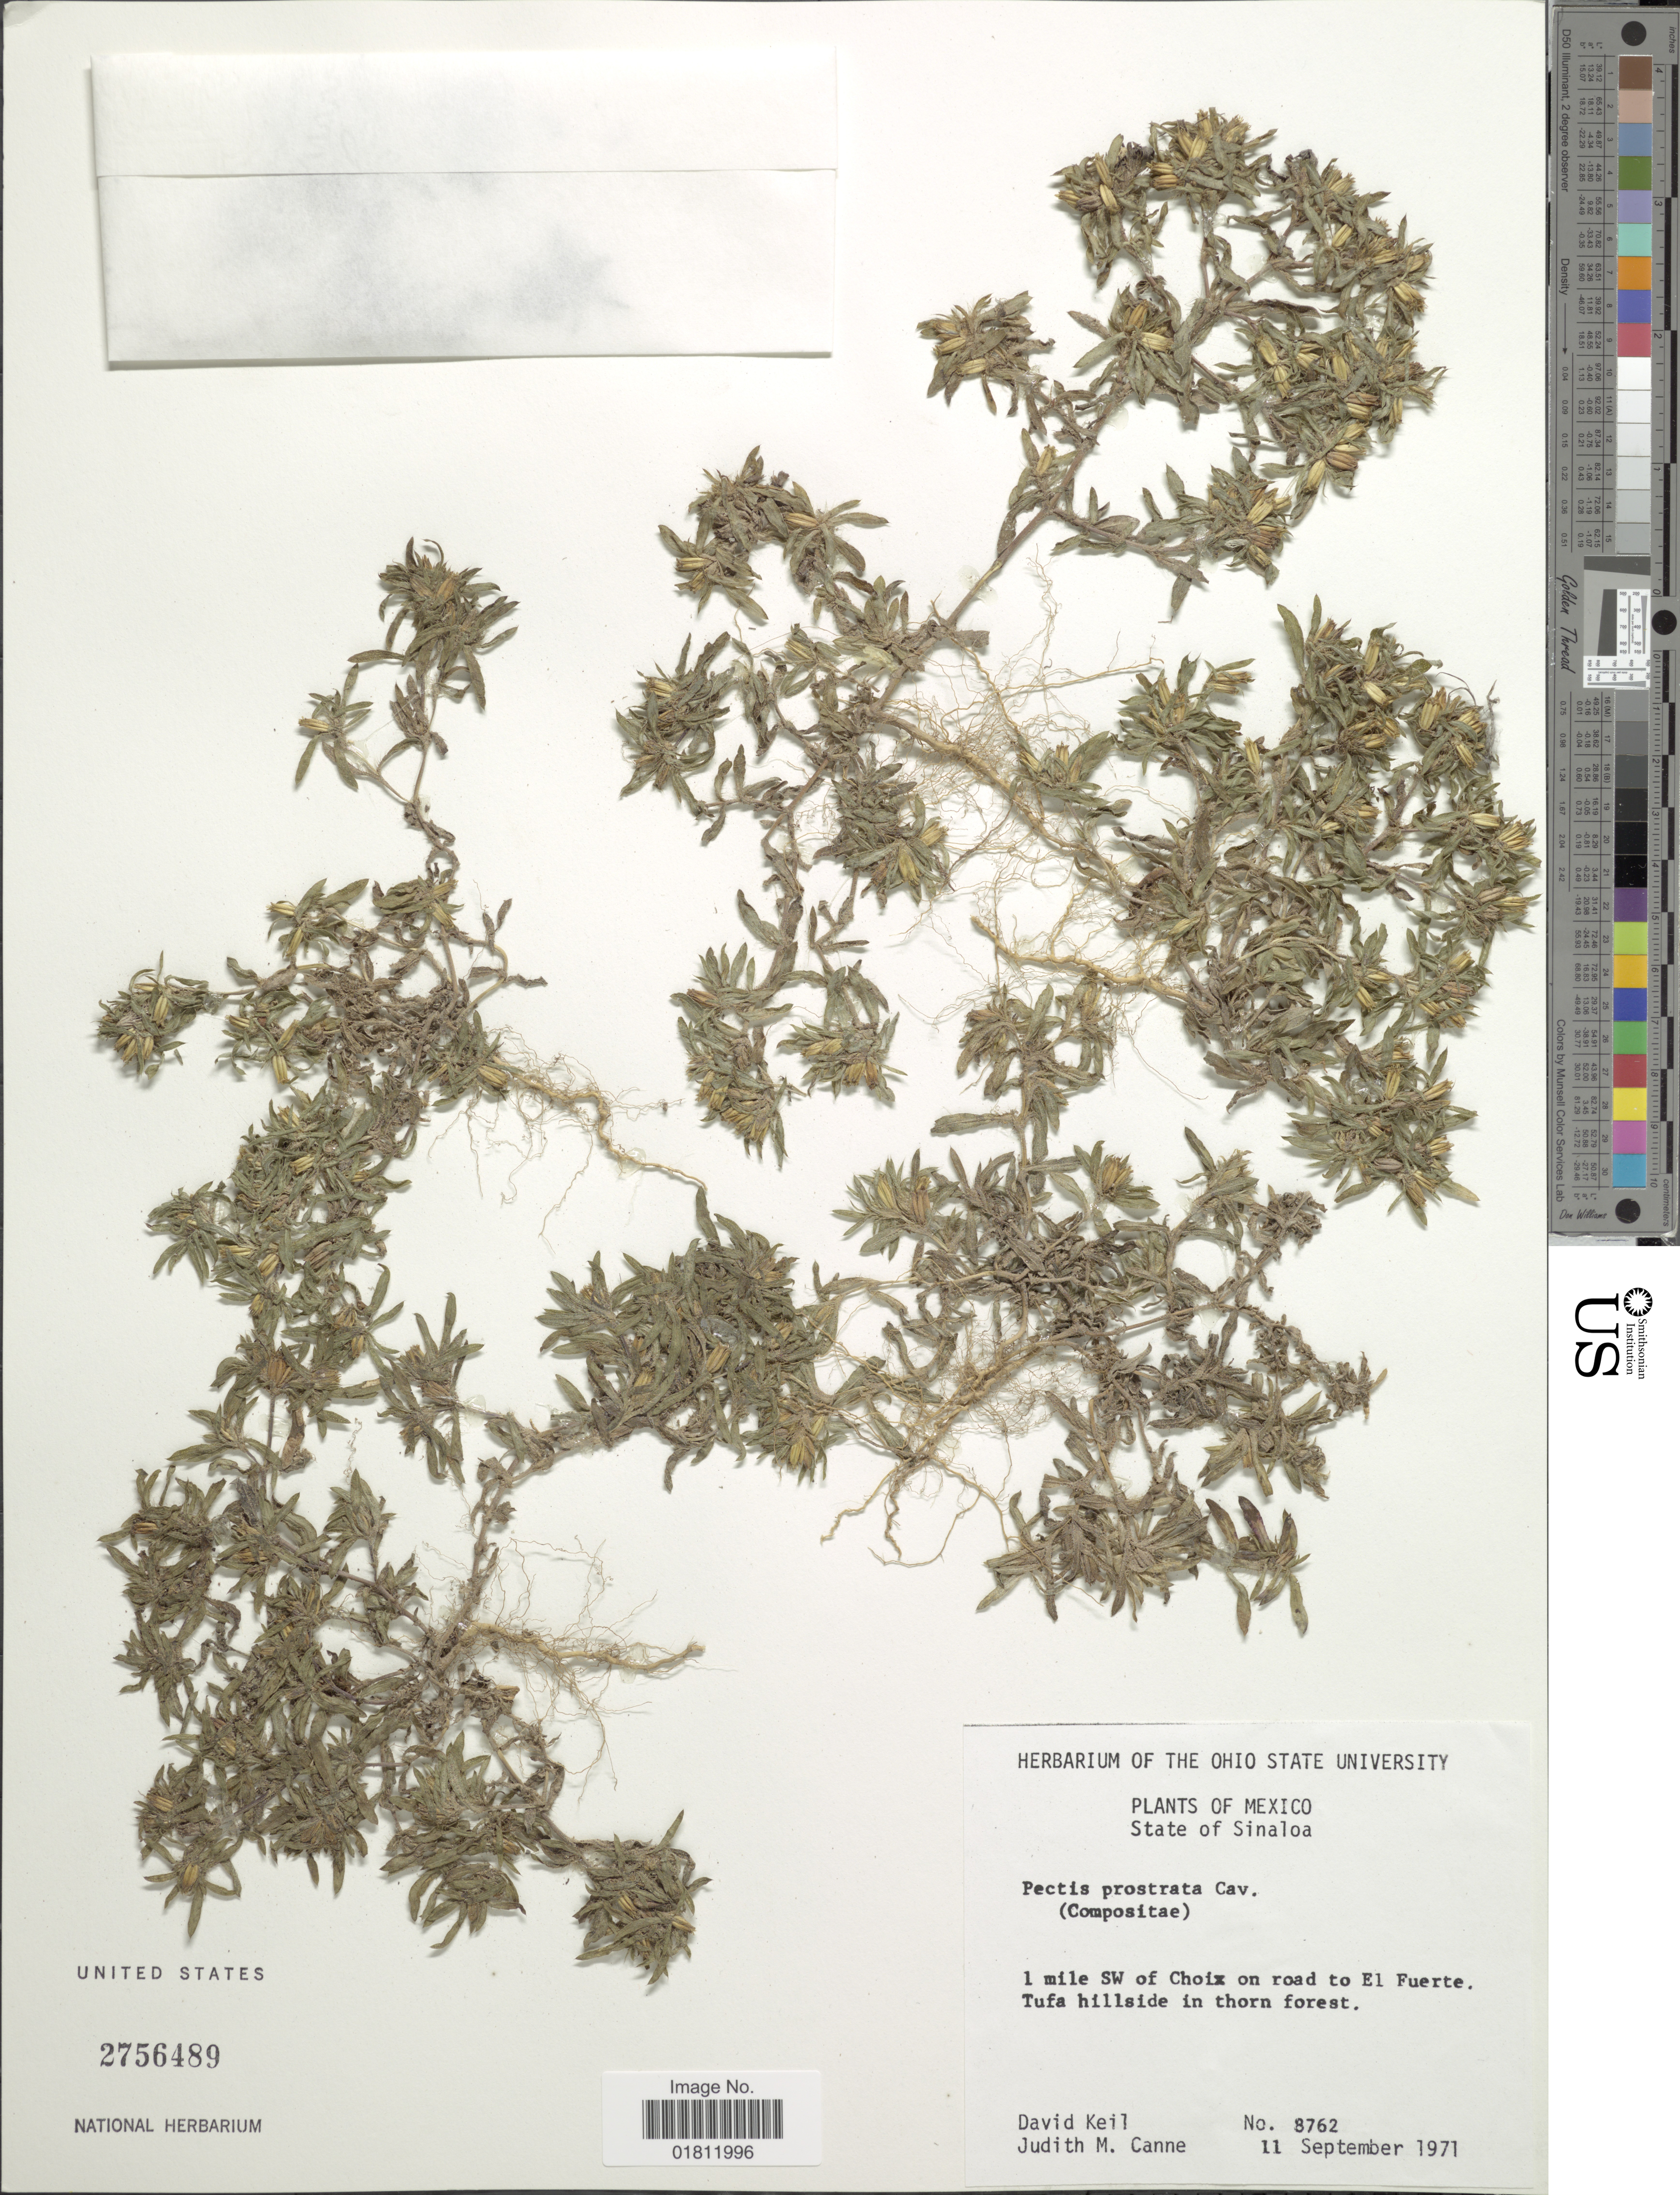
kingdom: Plantae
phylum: Tracheophyta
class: Magnoliopsida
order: Asterales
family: Asteraceae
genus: Pectis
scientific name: Pectis prostrata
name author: Cav.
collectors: D. J. Keil & J. M. Canne-Hilliker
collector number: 8762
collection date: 1971-09-11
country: Mexico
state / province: Sinaloa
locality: State of Sinaloa. 1 mile NW SW of Choix on road to El Fuerte. Tufa hillside in thorn forest.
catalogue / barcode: US 2756489